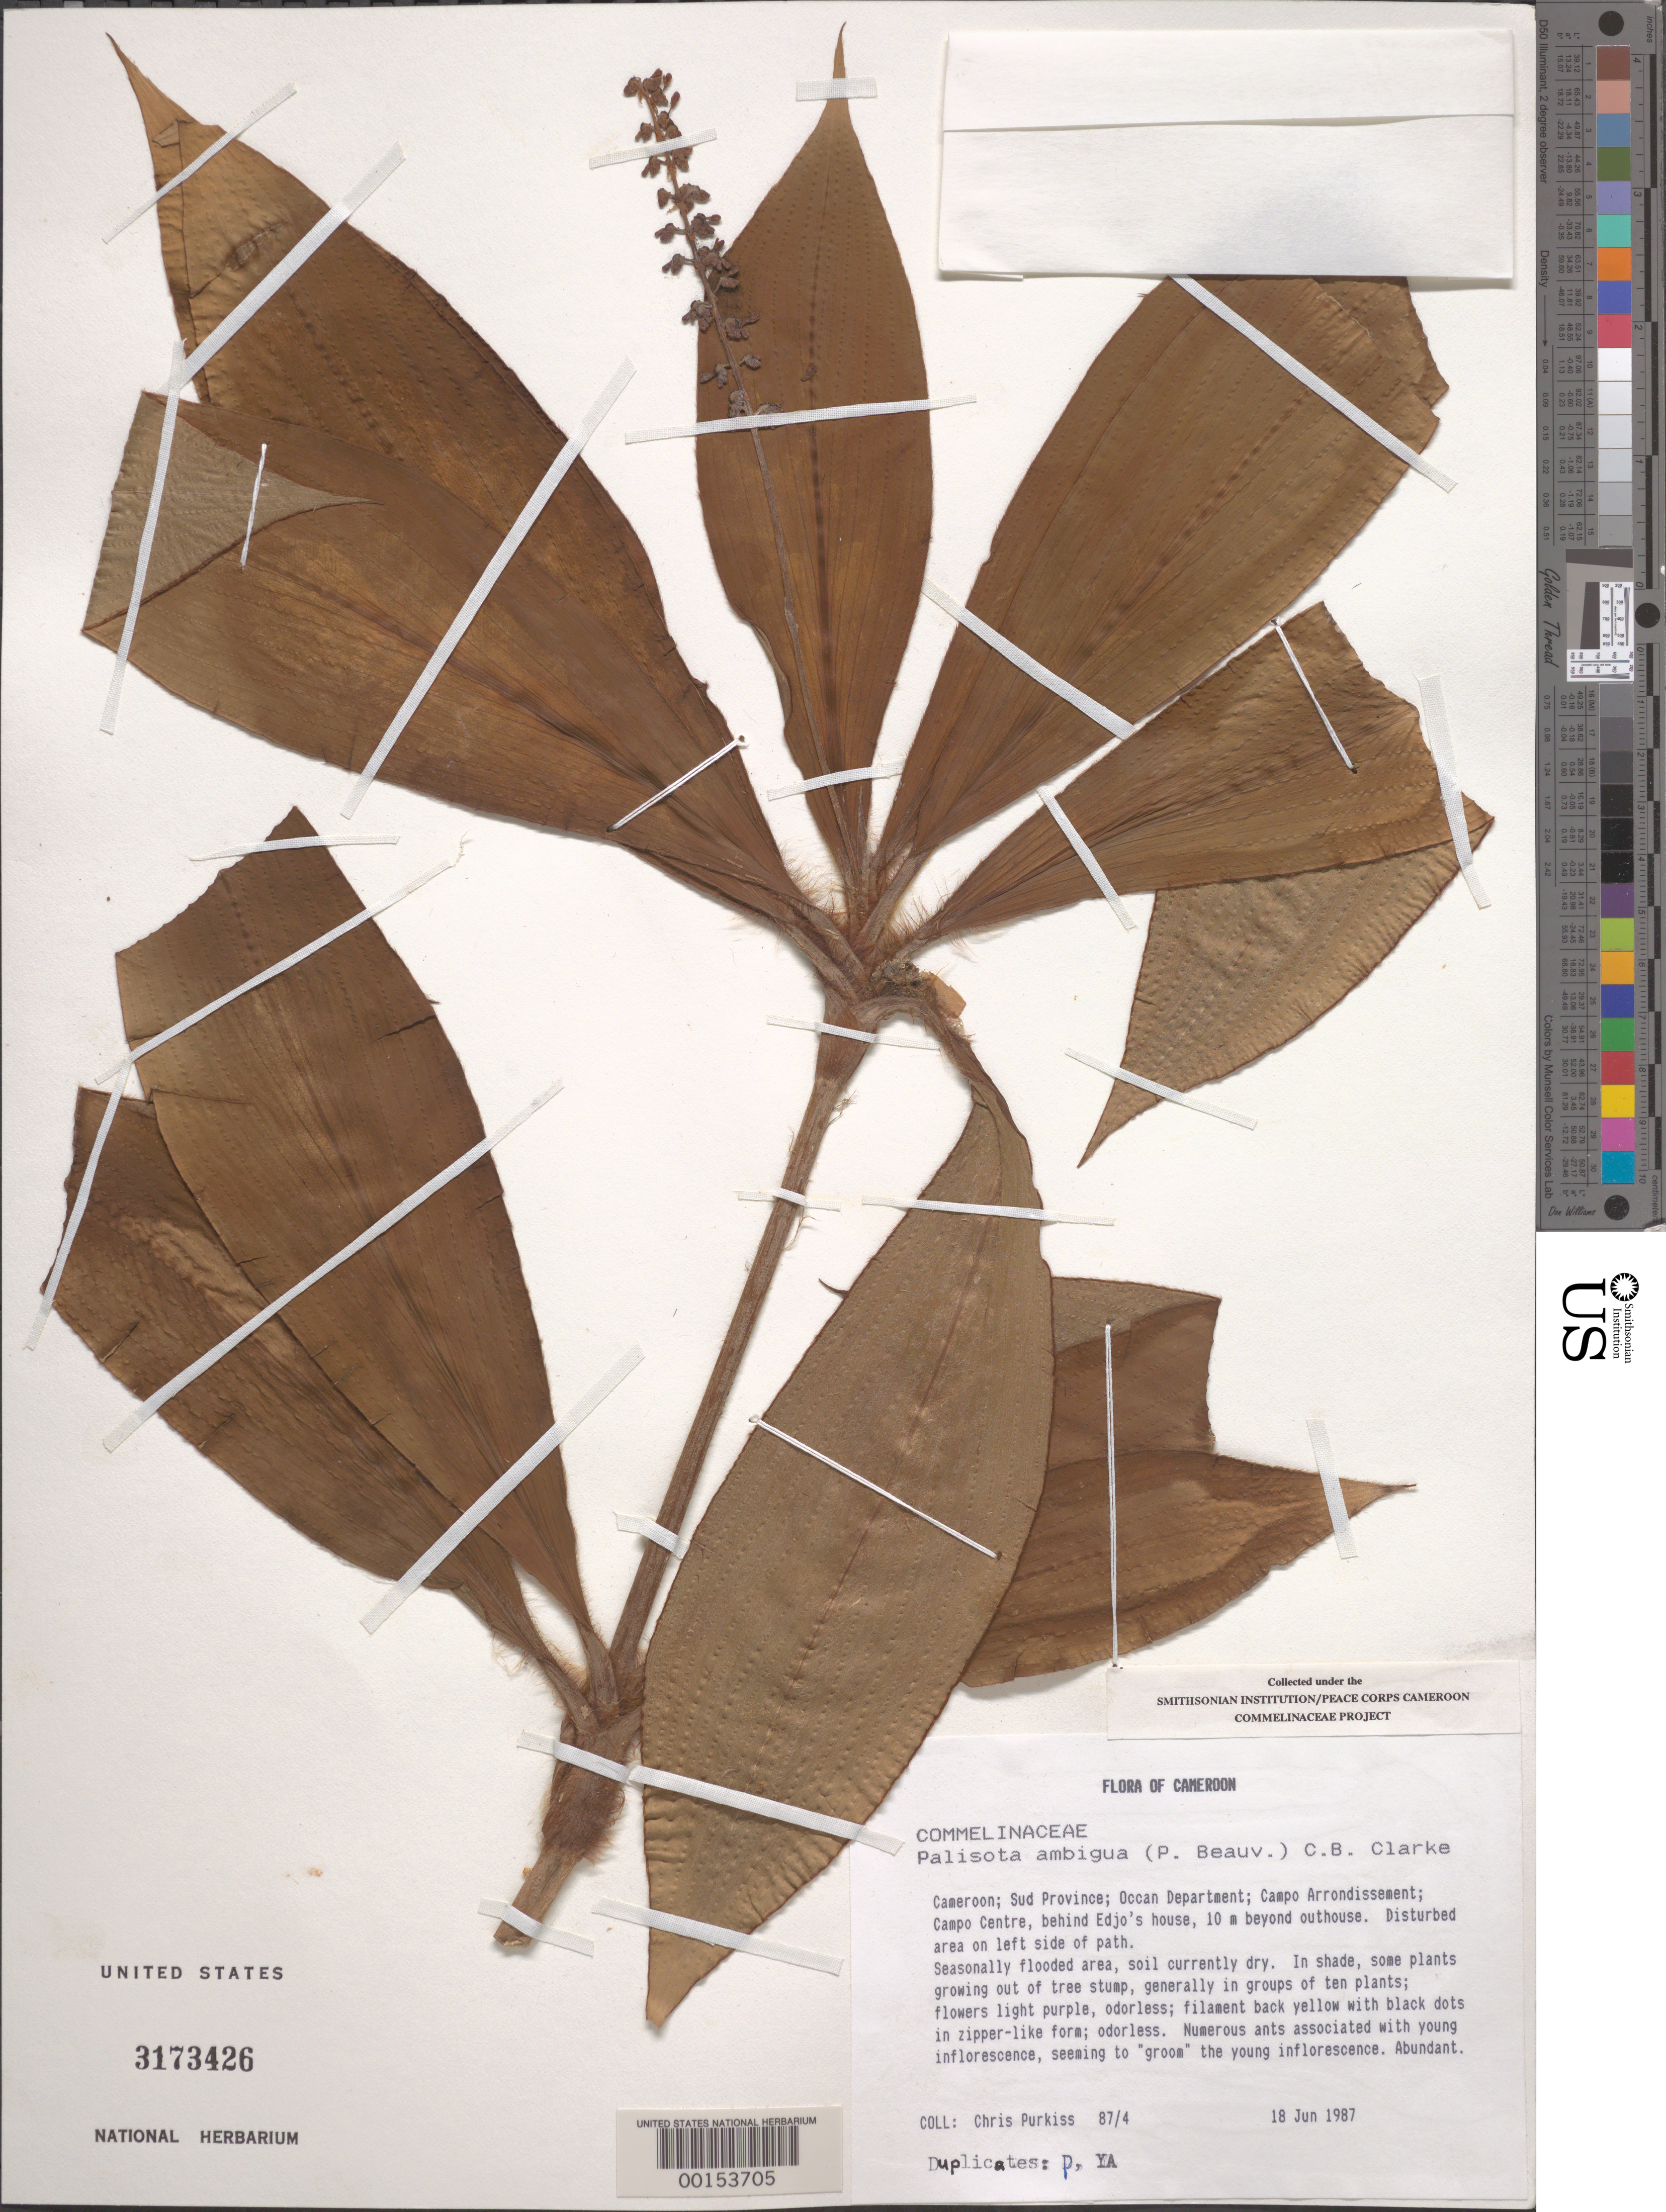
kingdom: Plantae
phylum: Tracheophyta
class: Liliopsida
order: Commelinales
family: Commelinaceae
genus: Palisota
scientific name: Palisota ambigua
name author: (P. Beauv.) C.B. Clarke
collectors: C. Purkiss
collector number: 87/4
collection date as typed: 18 Jun 1987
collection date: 1987-06-18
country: Cameroon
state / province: Sud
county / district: Océan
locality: Campo arrondisement, campo centre, behind edjo's house, 10 m beyond outhouse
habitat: Disturbed area on left side of path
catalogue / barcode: US 3173426